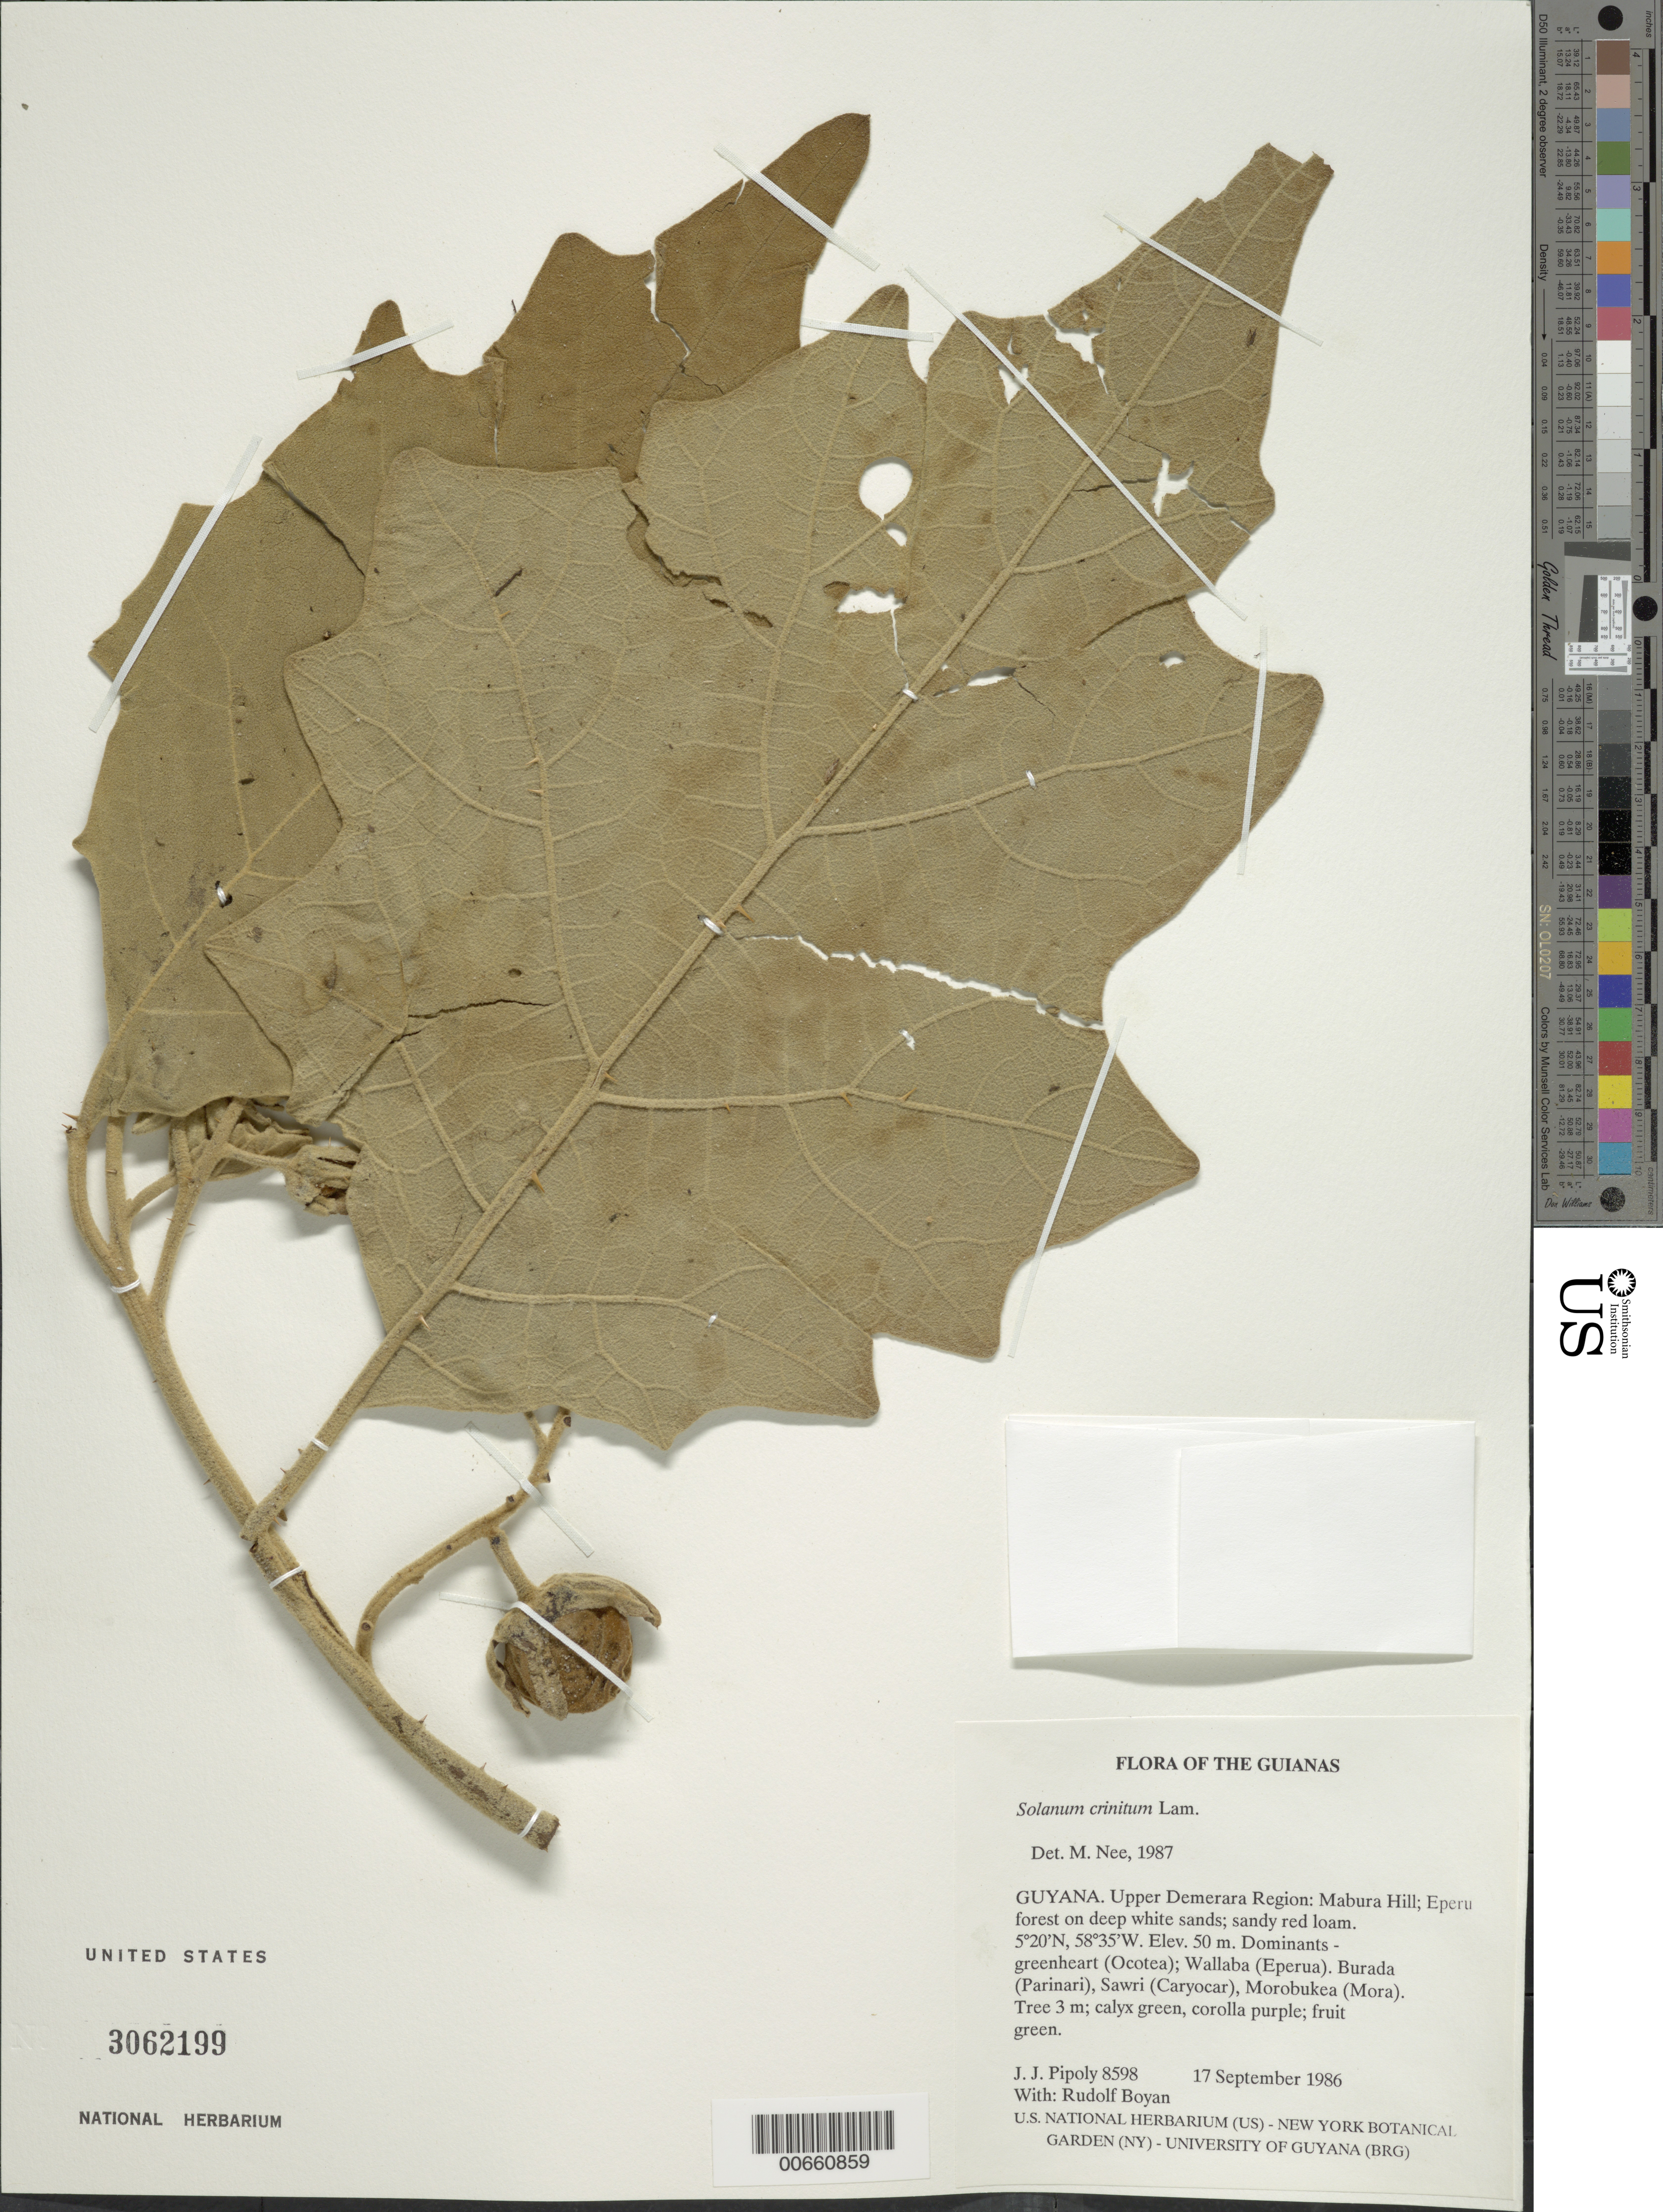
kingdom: Plantae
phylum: Tracheophyta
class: Magnoliopsida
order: Solanales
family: Solanaceae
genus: Solanum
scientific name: Solanum crinitum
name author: Lam.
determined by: Nee, Michael H.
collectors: J. J. Pipoly & R. Boyan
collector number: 8598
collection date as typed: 9 Sep 1986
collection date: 1986-09-09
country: Guyana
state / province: U. Demerara-Berbice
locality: Mabura Hill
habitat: Eperua forest on deep white sands; sandy red loam.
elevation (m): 50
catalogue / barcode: US 3062199